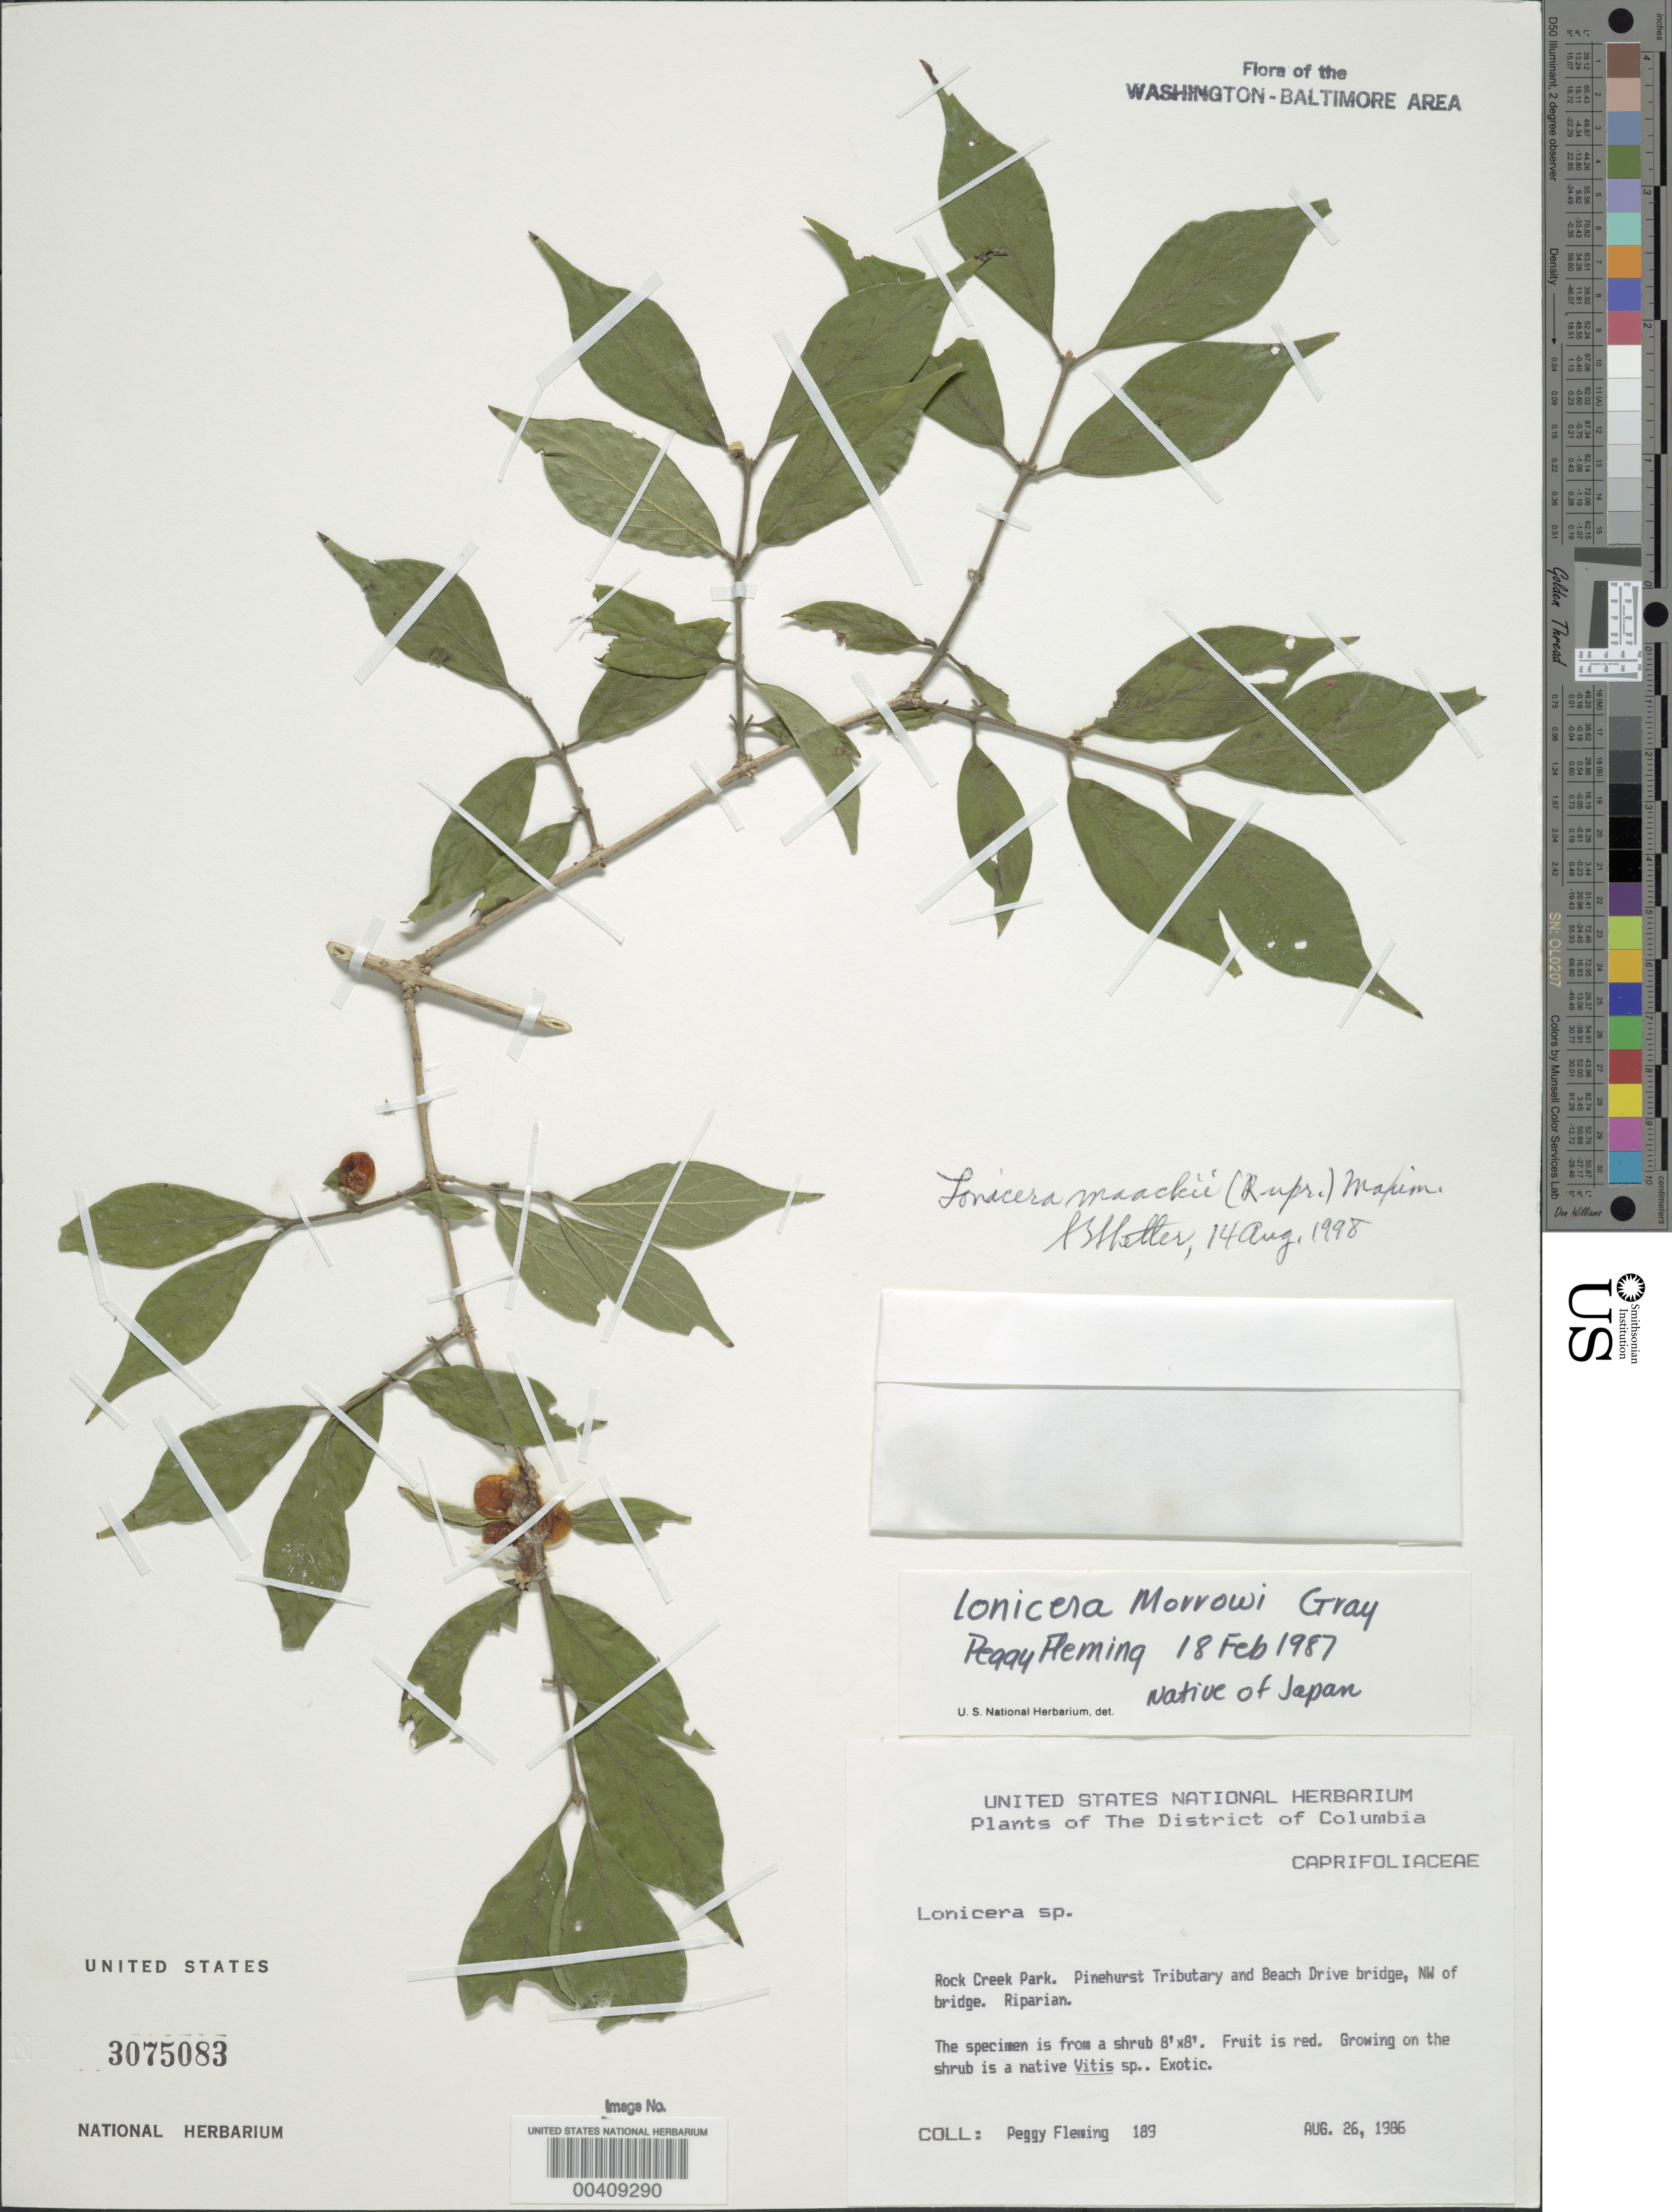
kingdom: Plantae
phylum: Tracheophyta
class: Magnoliopsida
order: Dipsacales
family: Caprifoliaceae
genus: Lonicera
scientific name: Lonicera maackii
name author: (Rupr.) Maxim.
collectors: P. Fleming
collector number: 189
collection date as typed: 26 Aug 1986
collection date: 1986-08-26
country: United States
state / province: District of Columbia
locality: Rock Creek Park, Pinehurst Tributary and Beech Dr Rock Creek Park & vicinity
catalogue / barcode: US 3075083